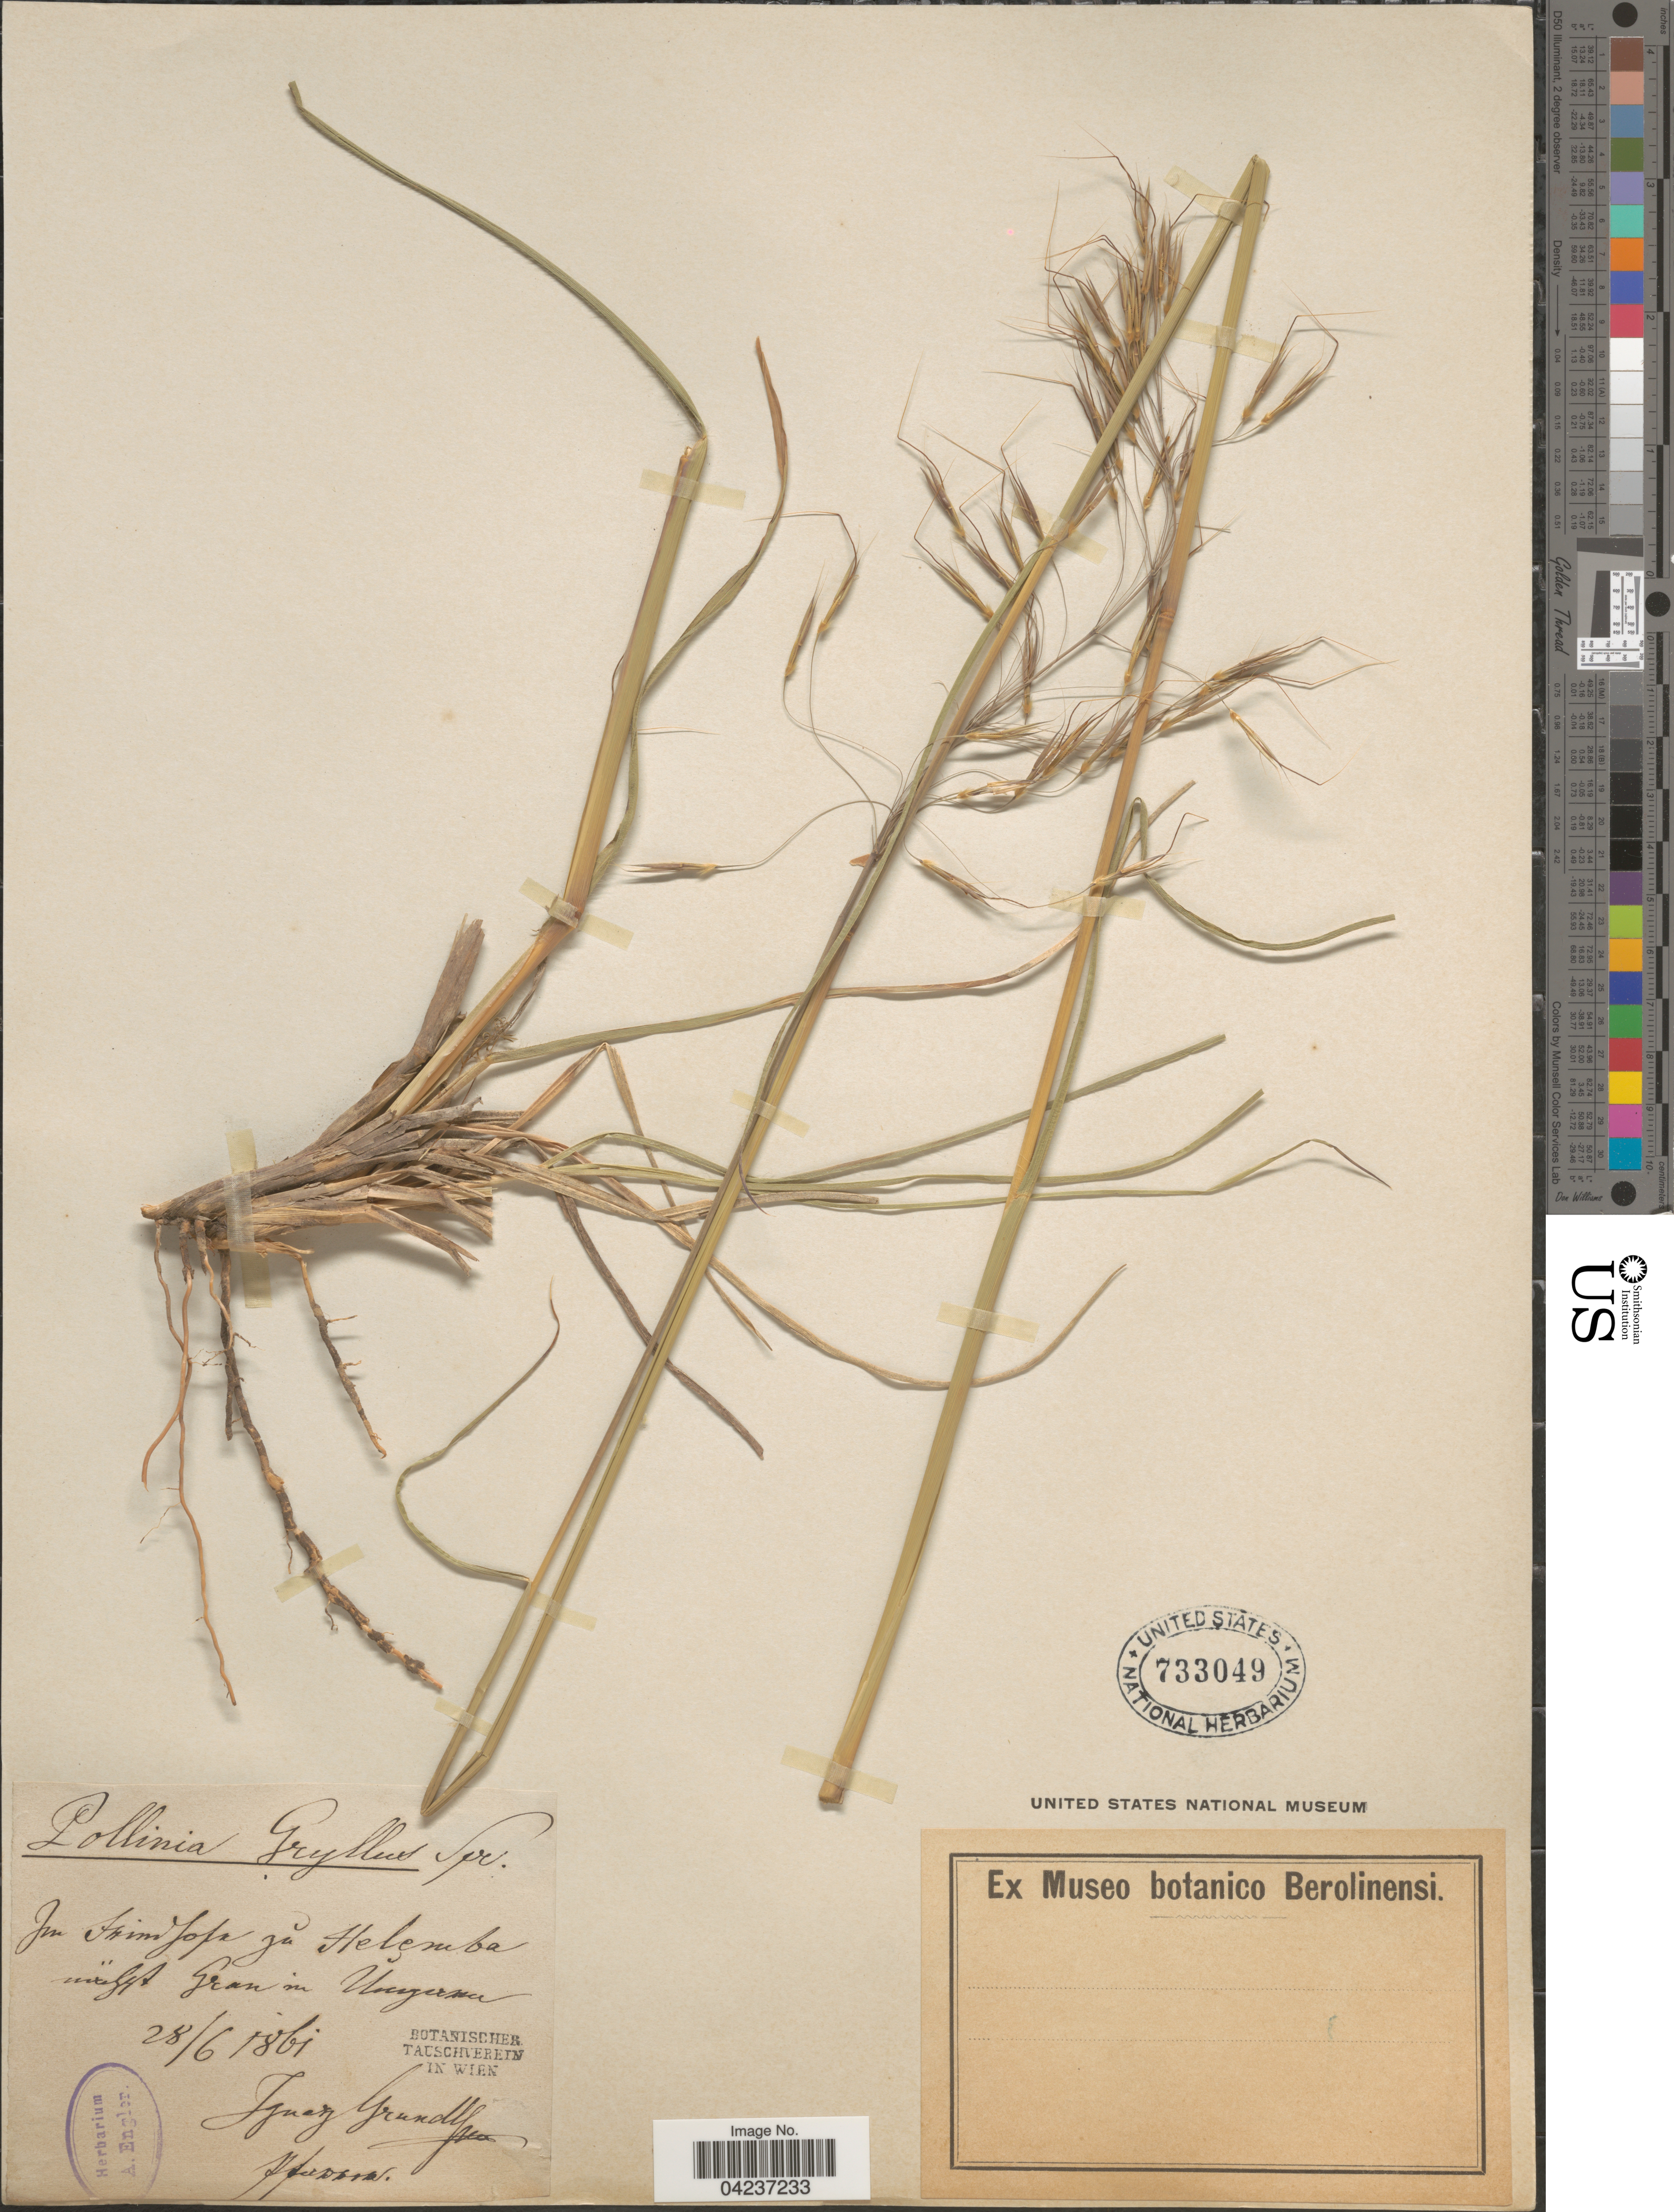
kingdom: Plantae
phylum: Tracheophyta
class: Liliopsida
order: Poales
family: Poaceae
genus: Chrysopogon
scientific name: Chrysopogon gryllus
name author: (L.) Trin.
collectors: I. Grundl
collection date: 1861-06-28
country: Hungary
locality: In Skimjofa ja Helemba uneft Gran in Hungarica. [interpreted]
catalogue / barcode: US 733049